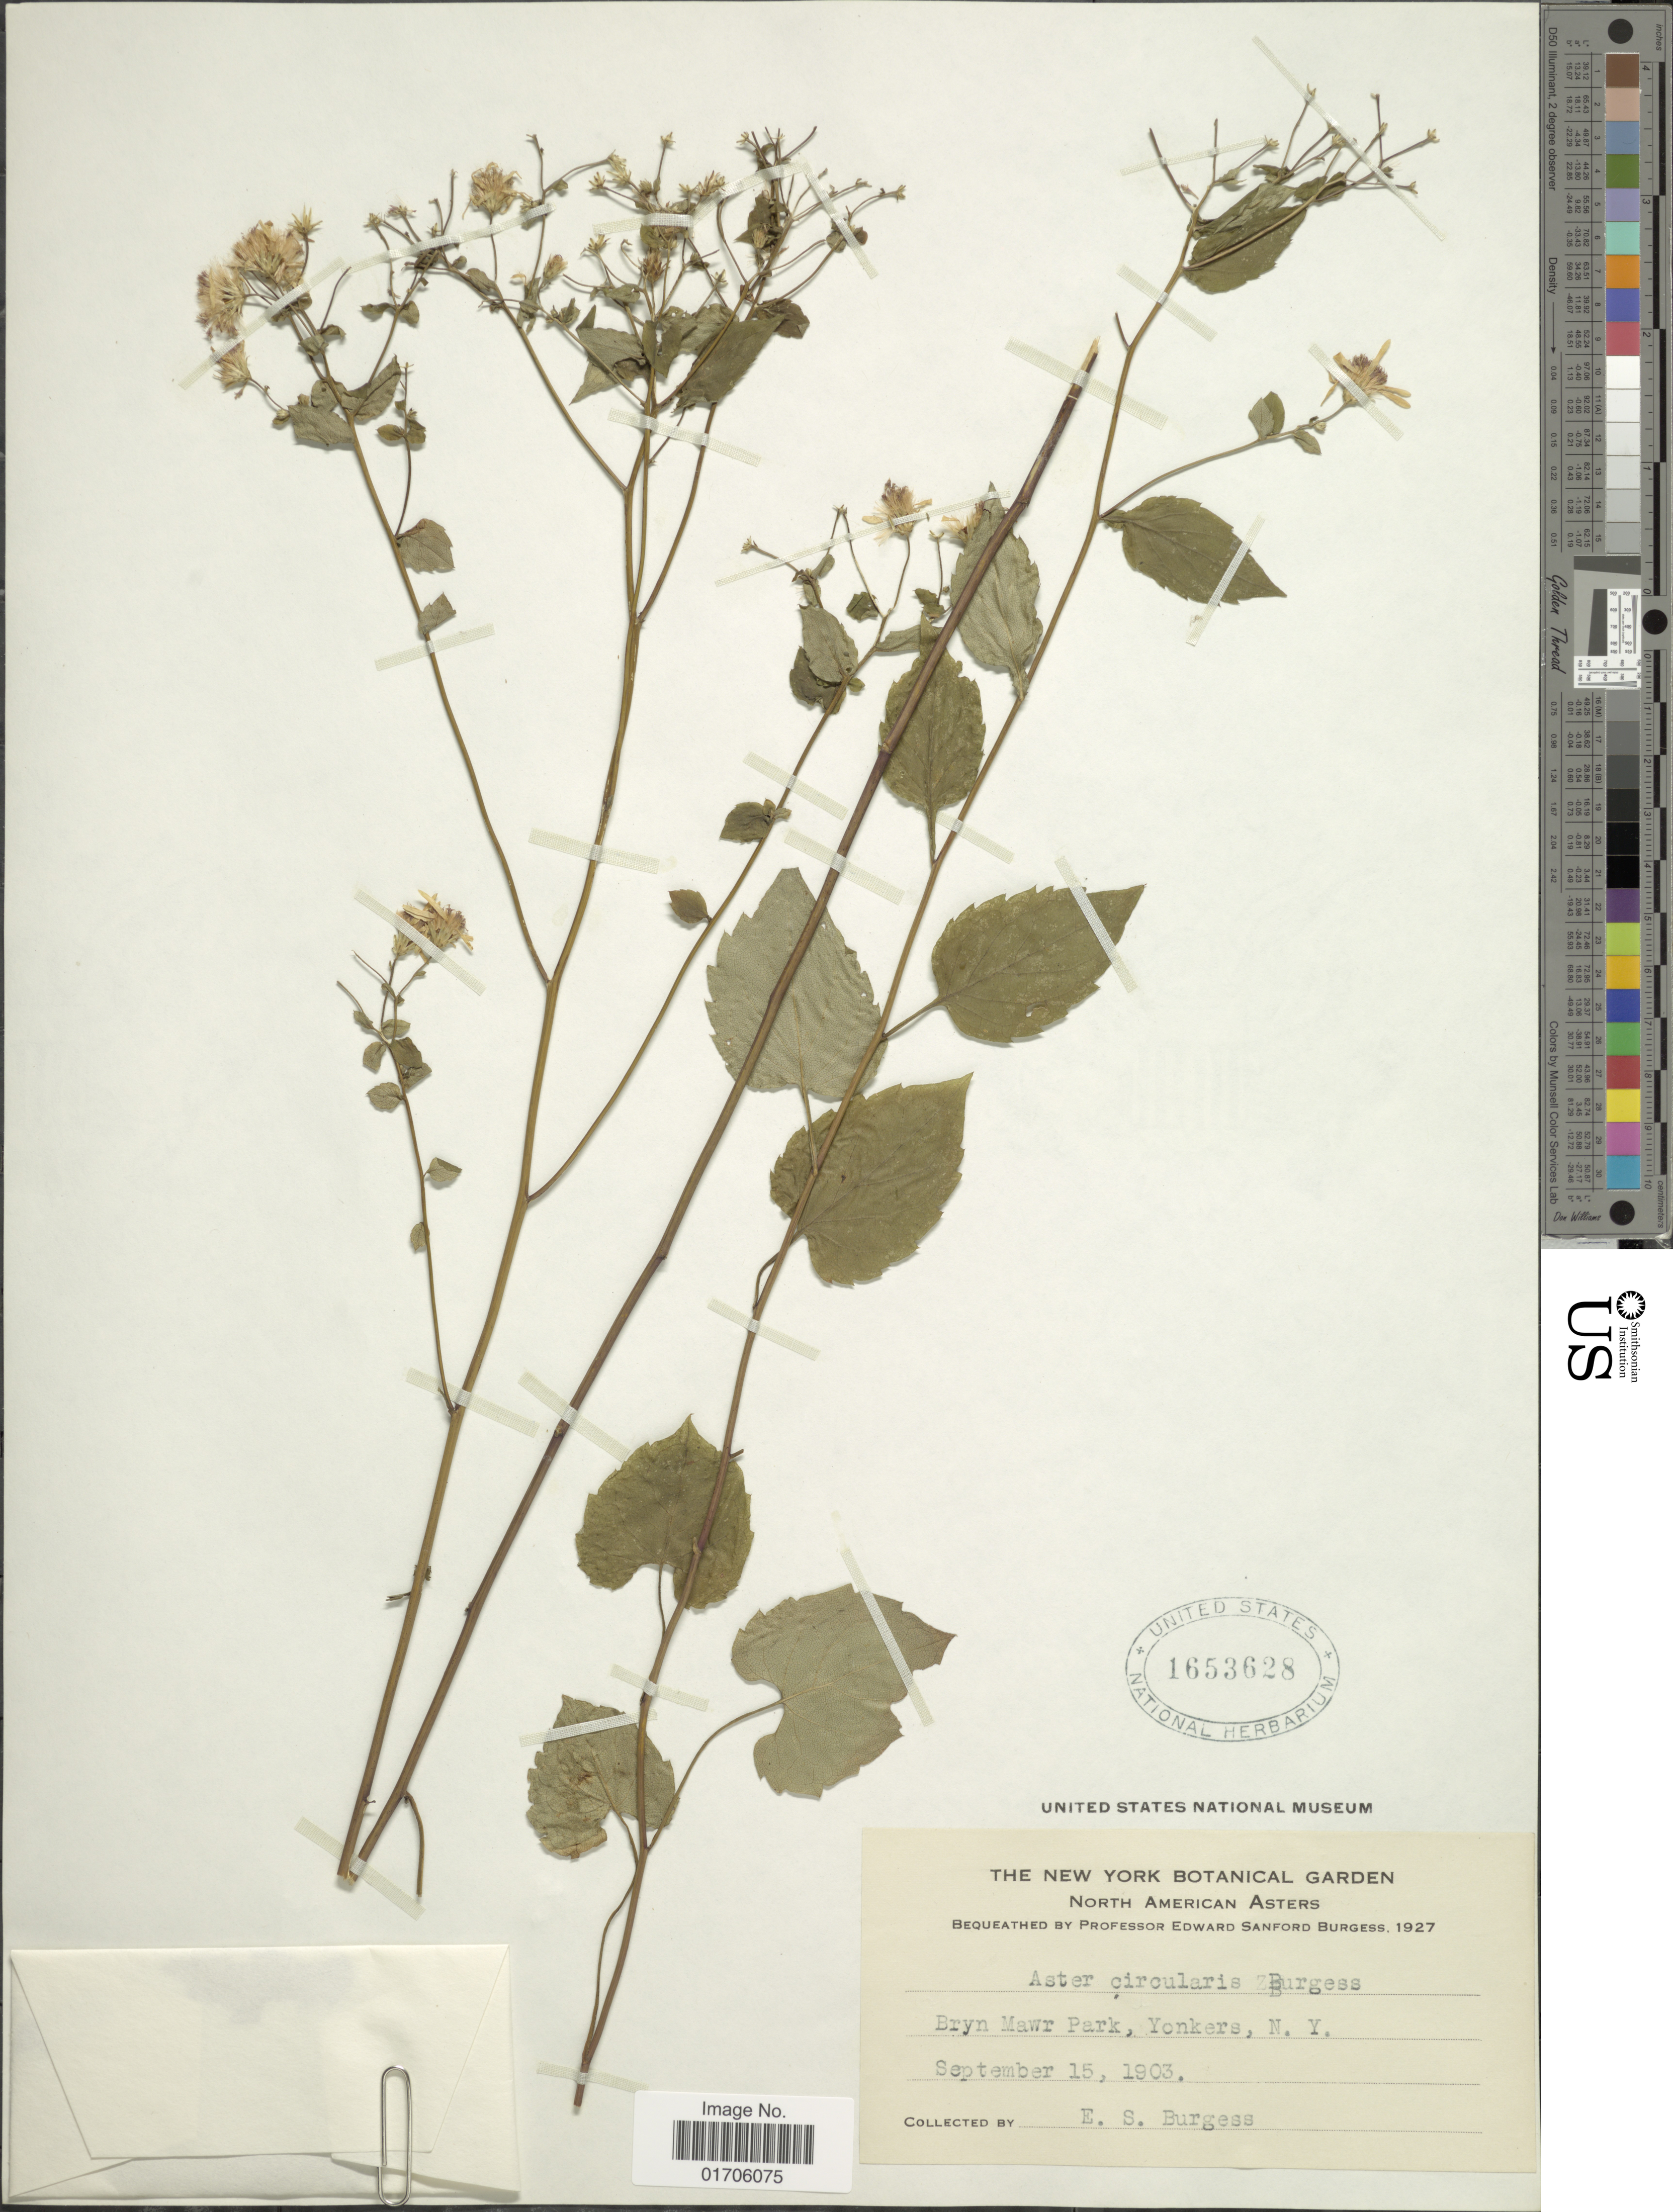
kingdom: Plantae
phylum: Tracheophyta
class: Magnoliopsida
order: Asterales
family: Asteraceae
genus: Aster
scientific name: Aster circularis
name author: E.S. Burgess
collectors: E. Burgess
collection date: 1903-09-15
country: United States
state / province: New York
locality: Bryn Mawr Park, Yonkers, N.Y.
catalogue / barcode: US 1653628